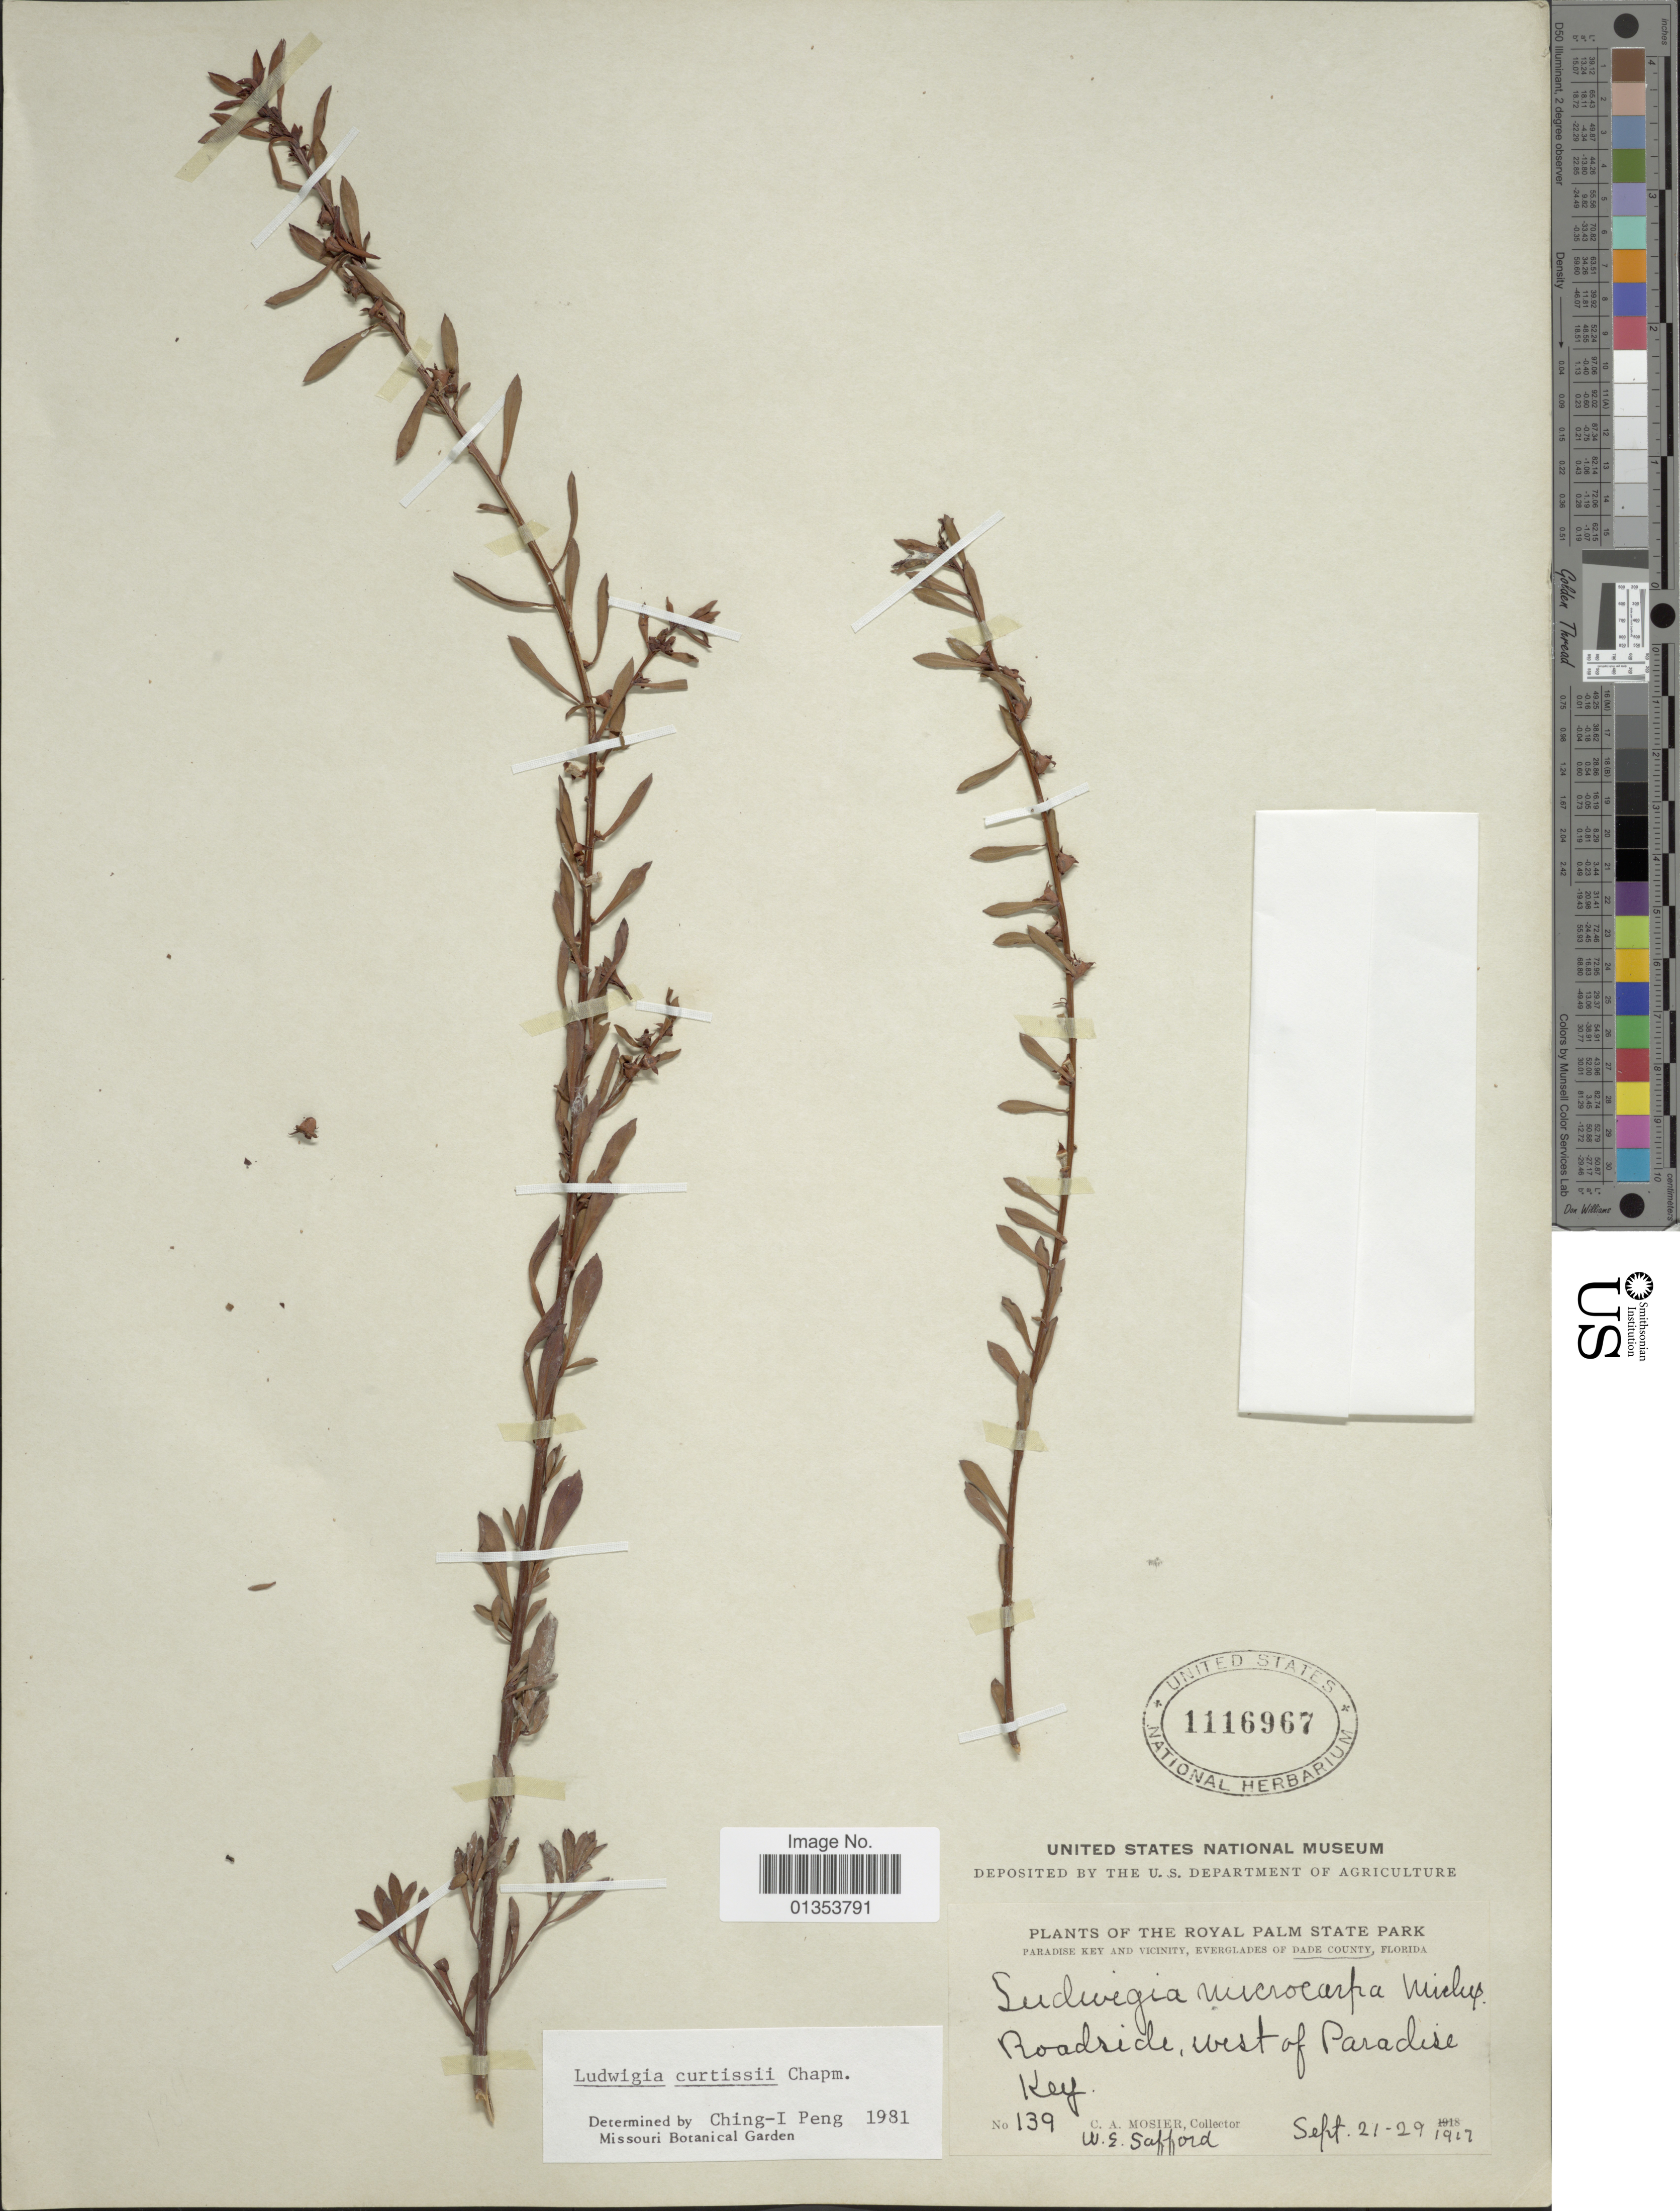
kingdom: Plantae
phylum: Tracheophyta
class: Magnoliopsida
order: Myrtales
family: Onagraceae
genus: Ludwigia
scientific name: Ludwigia curtissii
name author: Chapm.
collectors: C. A. Mosier & W. E. Safford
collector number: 139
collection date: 1917-09-21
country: United States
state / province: Florida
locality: Royal Palm State Park, Paradise key and Vicinity, Everglades of Dade County, west of Paradise Key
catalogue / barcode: US 1116967